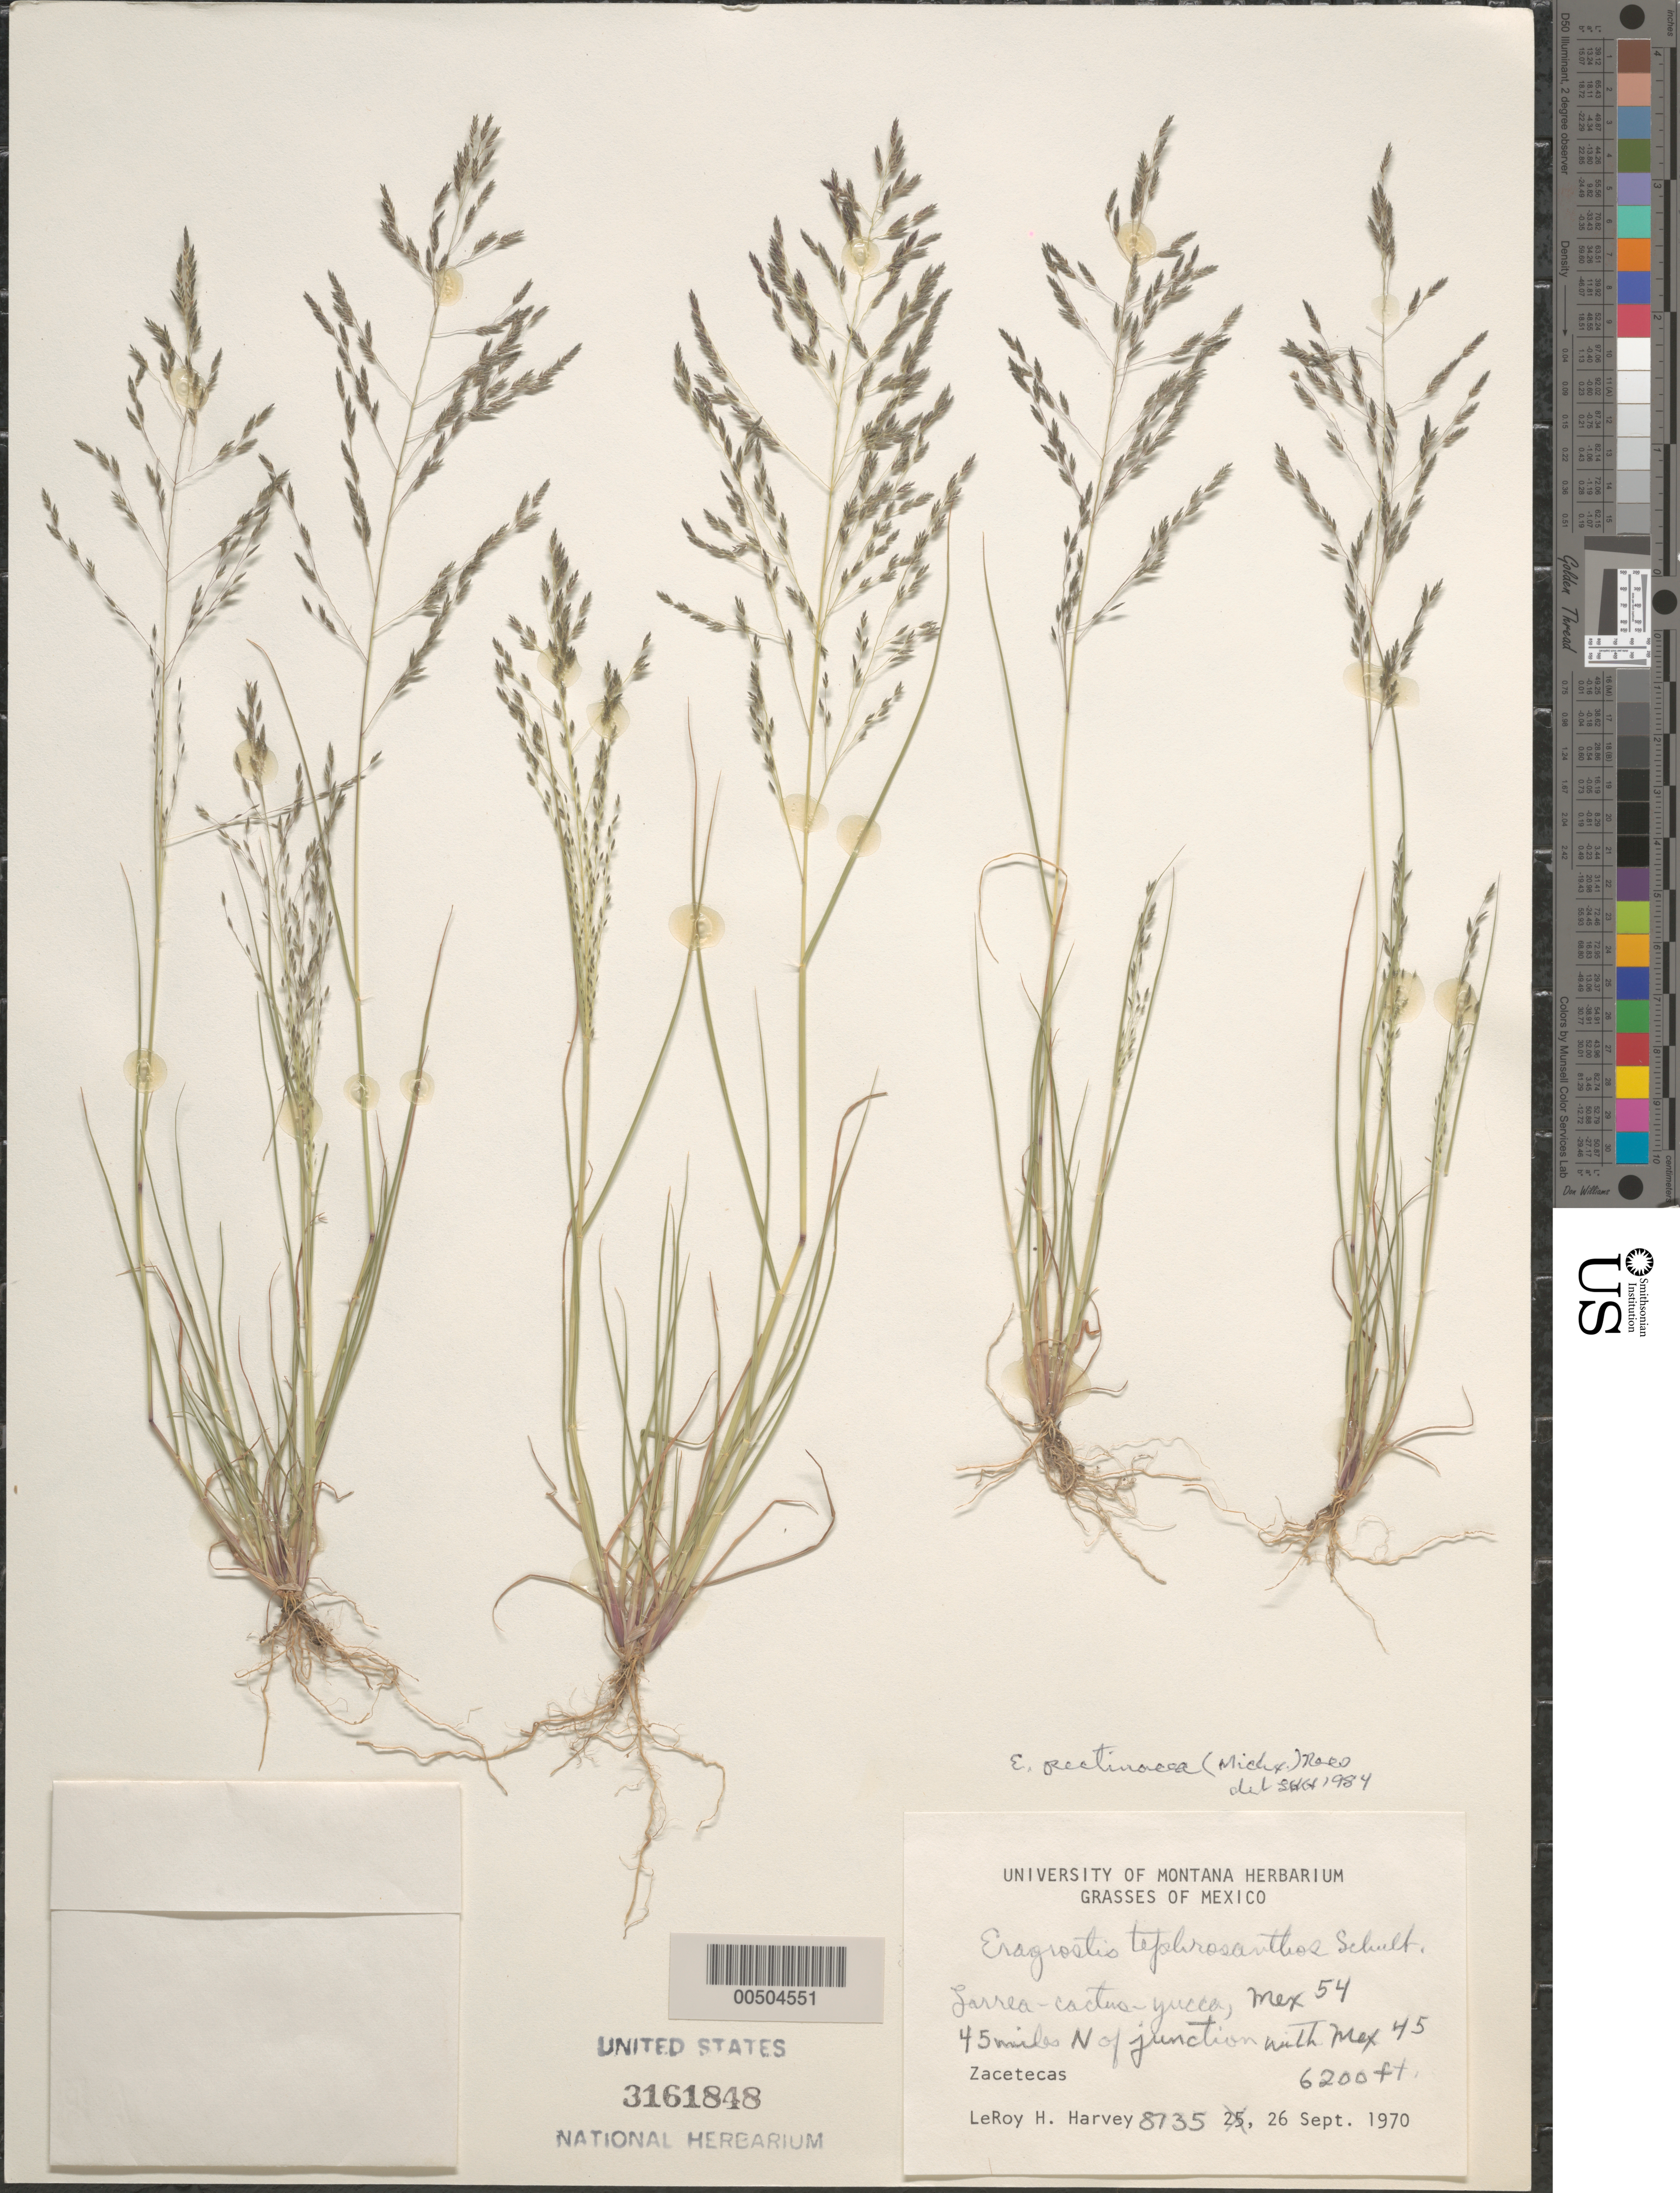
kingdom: Plantae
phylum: Tracheophyta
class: Liliopsida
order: Poales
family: Poaceae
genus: Eragrostis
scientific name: Eragrostis pectinacea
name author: (Michx.) Nees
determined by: Harvey, L. H.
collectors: L. H. Harvey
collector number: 8735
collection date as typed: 26 Sep 1970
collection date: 1970-09-26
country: Mexico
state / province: Zacatecas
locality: Mex 54, 45 mi N of junction with Mex 45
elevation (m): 1890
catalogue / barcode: US 3161848